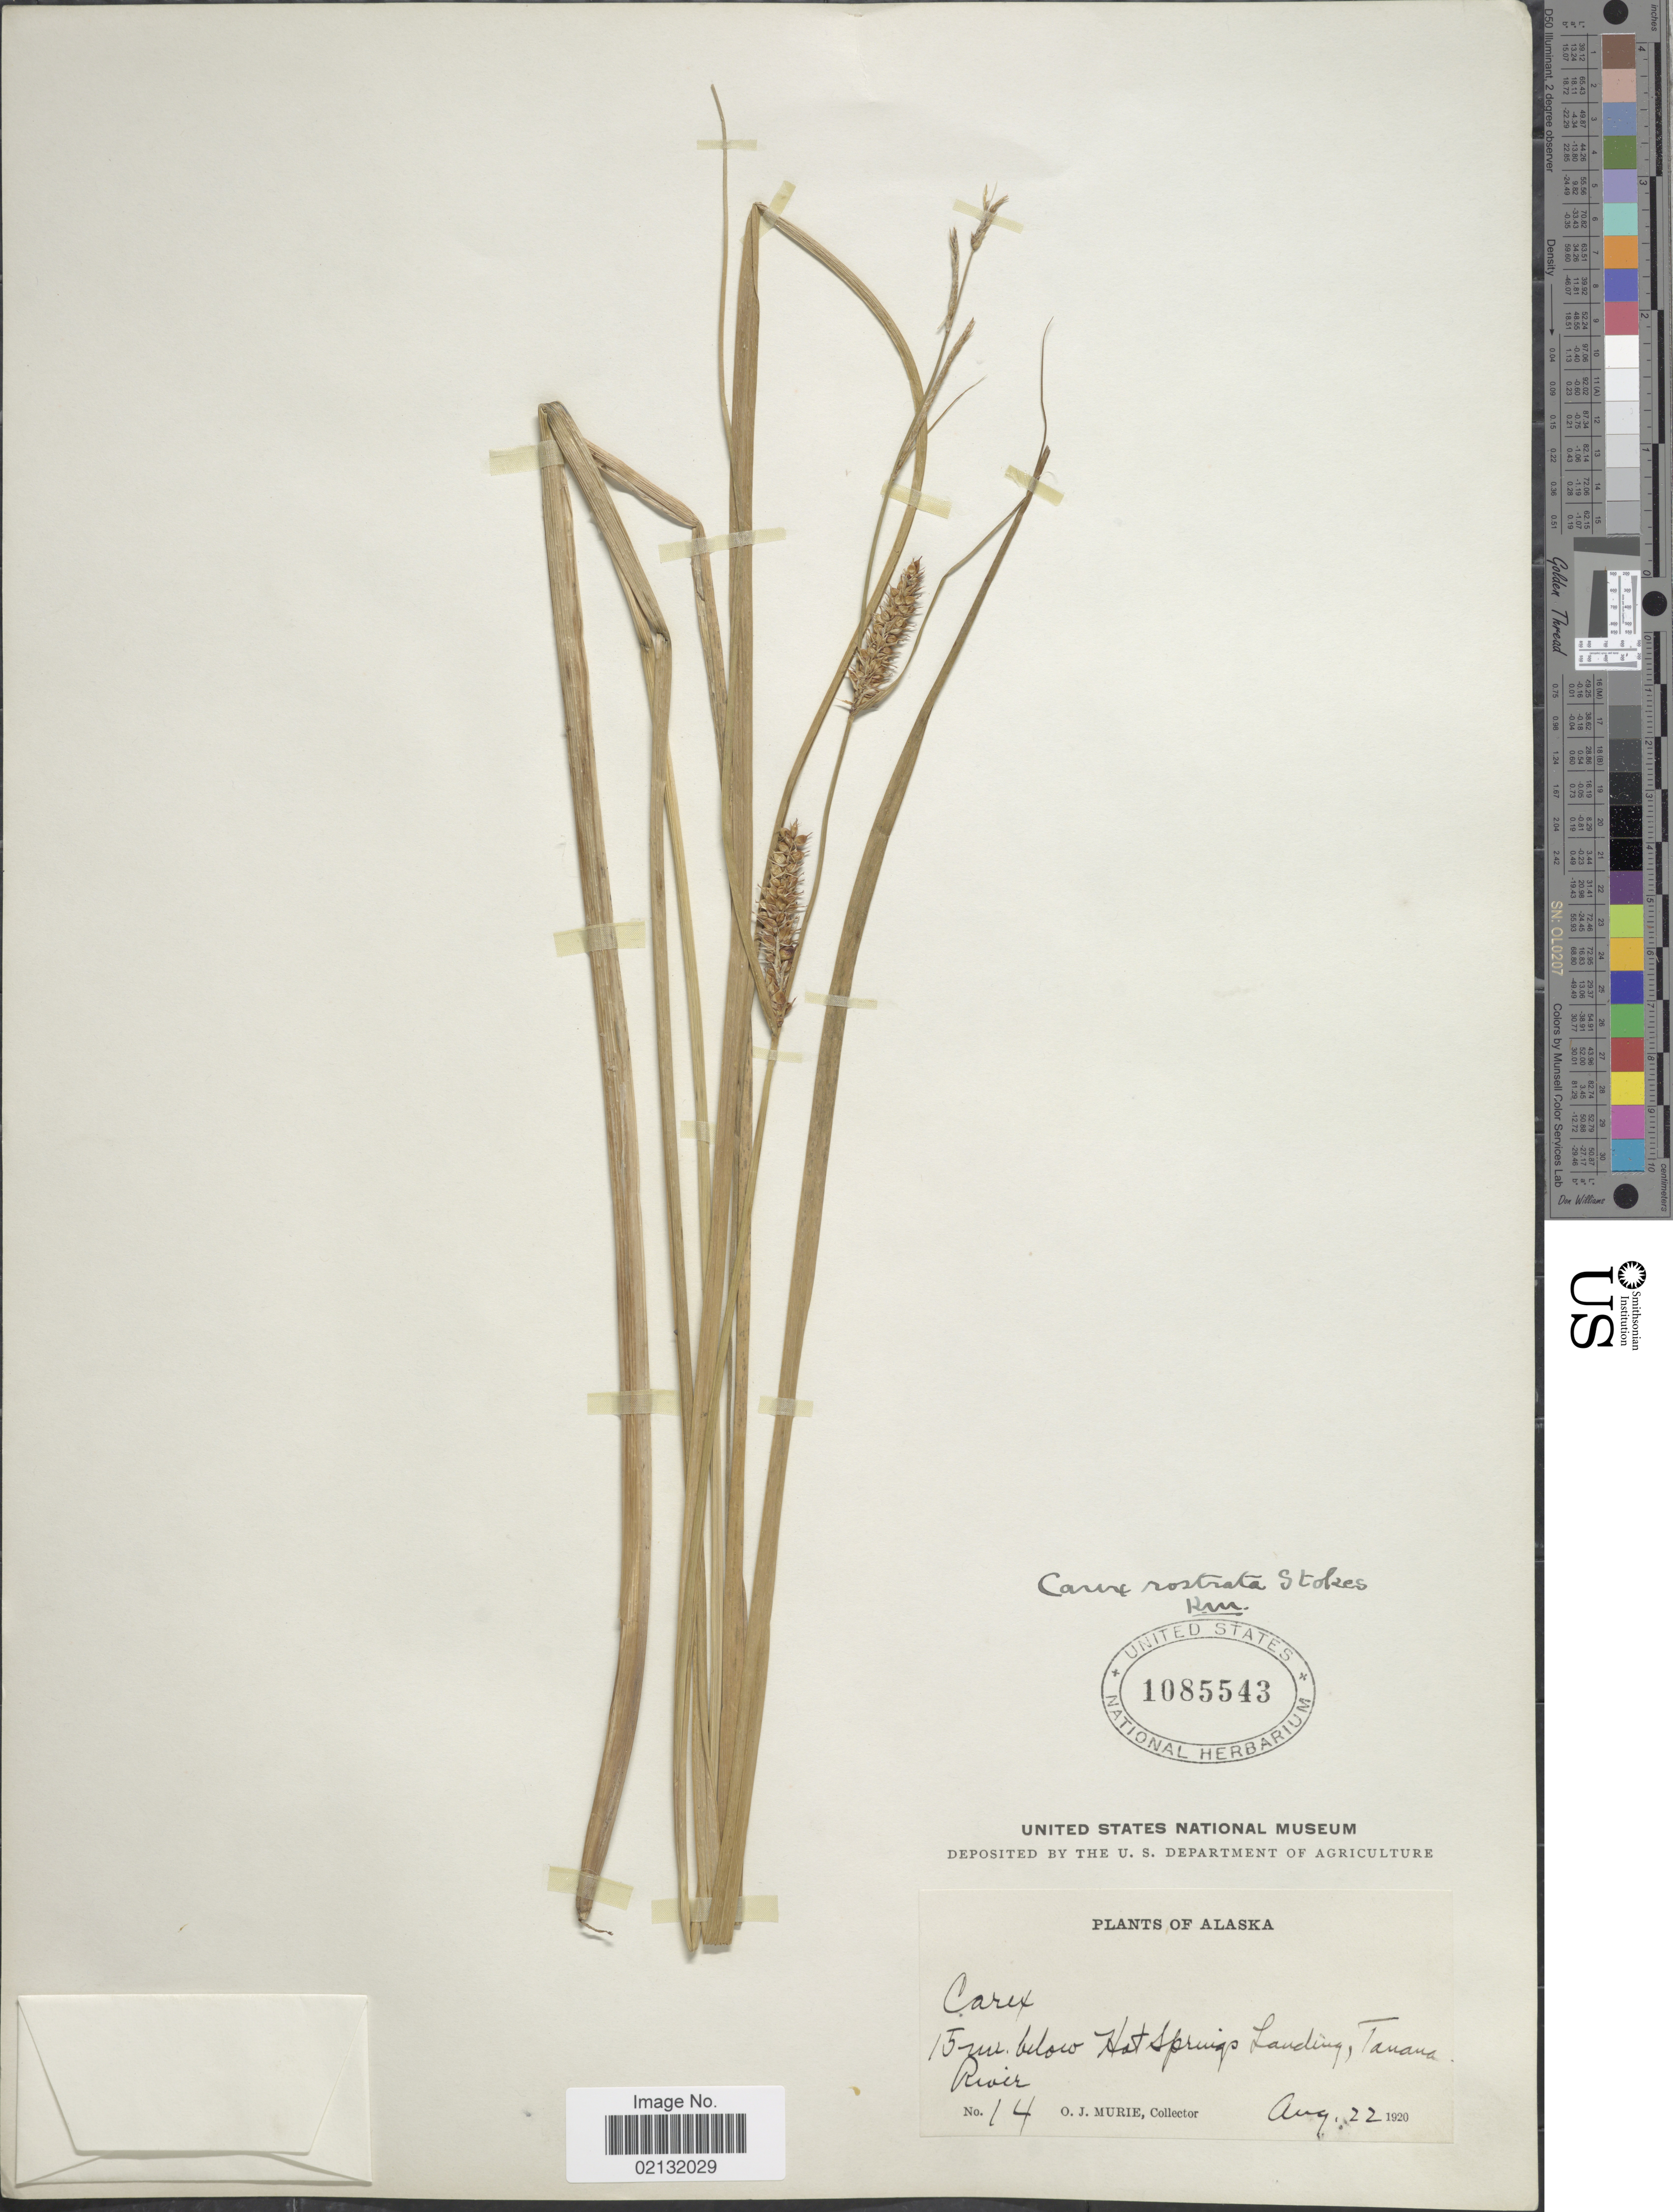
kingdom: Plantae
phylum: Tracheophyta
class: Liliopsida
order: Poales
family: Cyperaceae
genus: Carex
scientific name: Carex rostrata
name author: Stokes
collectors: O. Murie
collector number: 14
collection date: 1920-08-22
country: United States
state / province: Alaska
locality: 15 mi below Hot springs Landing, Tanana River.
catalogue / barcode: US 1085543